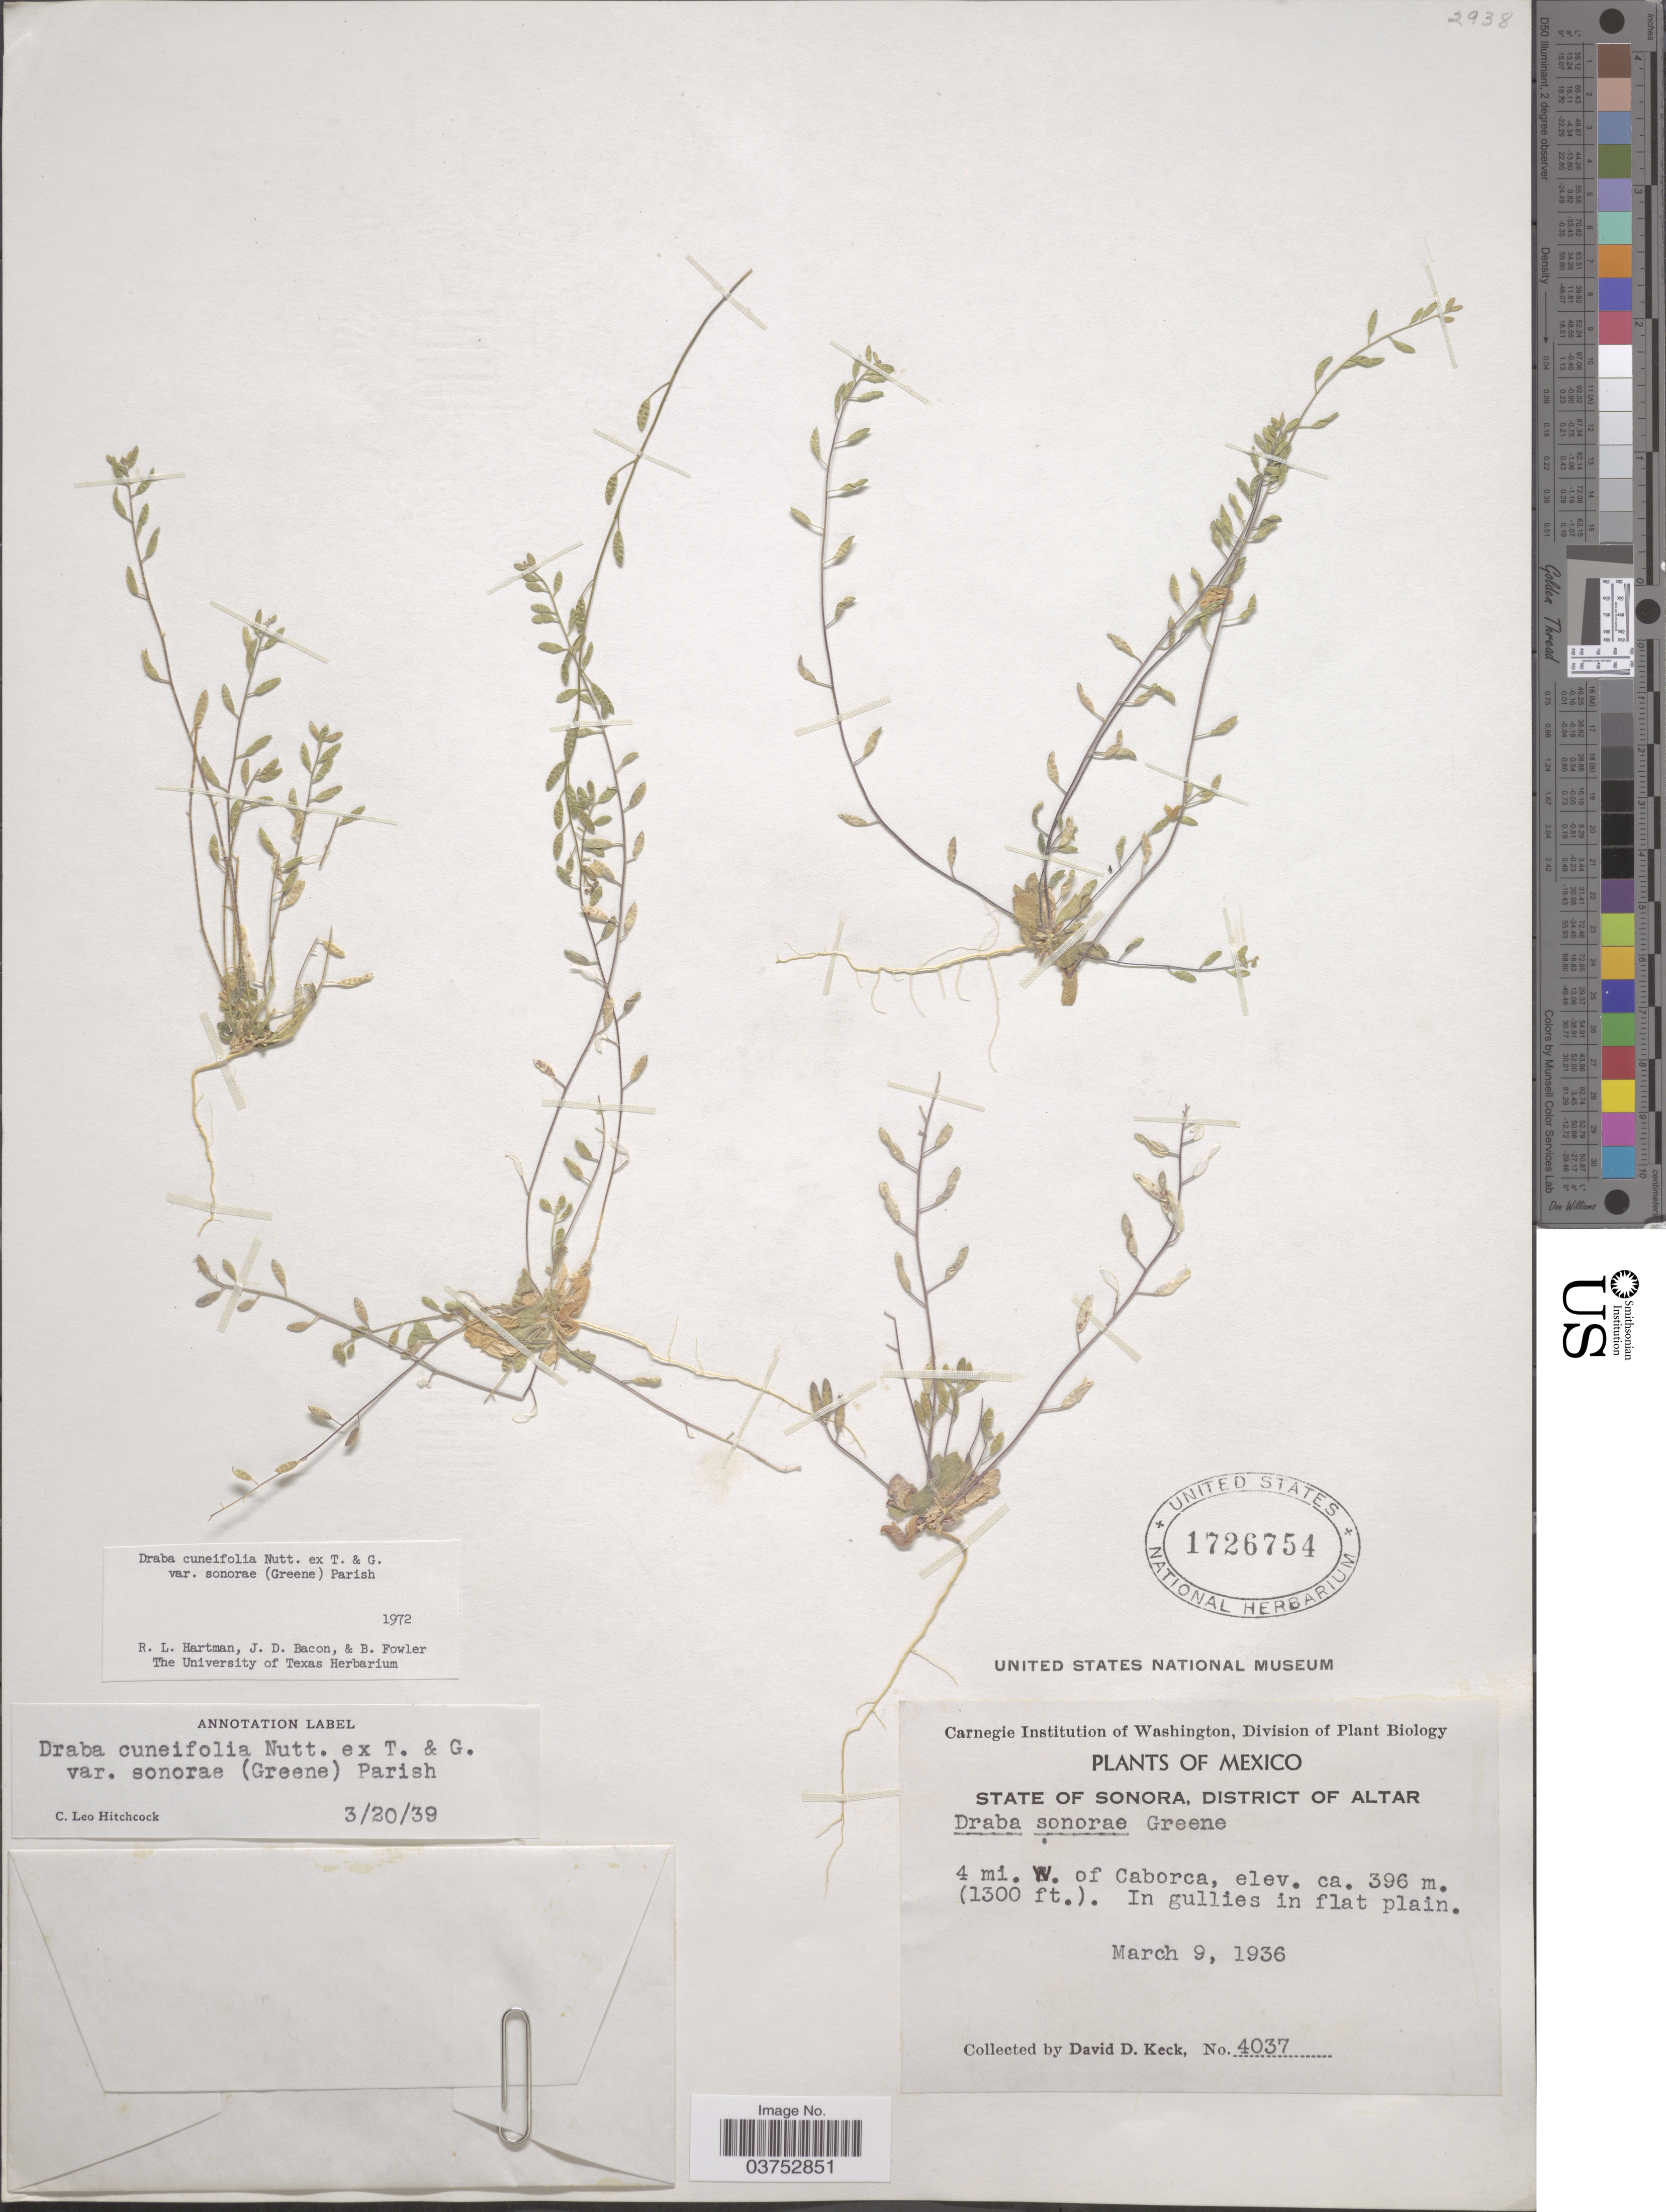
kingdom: Plantae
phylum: Tracheophyta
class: Magnoliopsida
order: Brassicales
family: Brassicaceae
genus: Draba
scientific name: Draba cuneifolia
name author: Nutt.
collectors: D. D. Keck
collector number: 4037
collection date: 1936-03-09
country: Mexico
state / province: Sonora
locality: District of Altar. 4 mi. W. of Caborca.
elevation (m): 396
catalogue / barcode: US 1726754